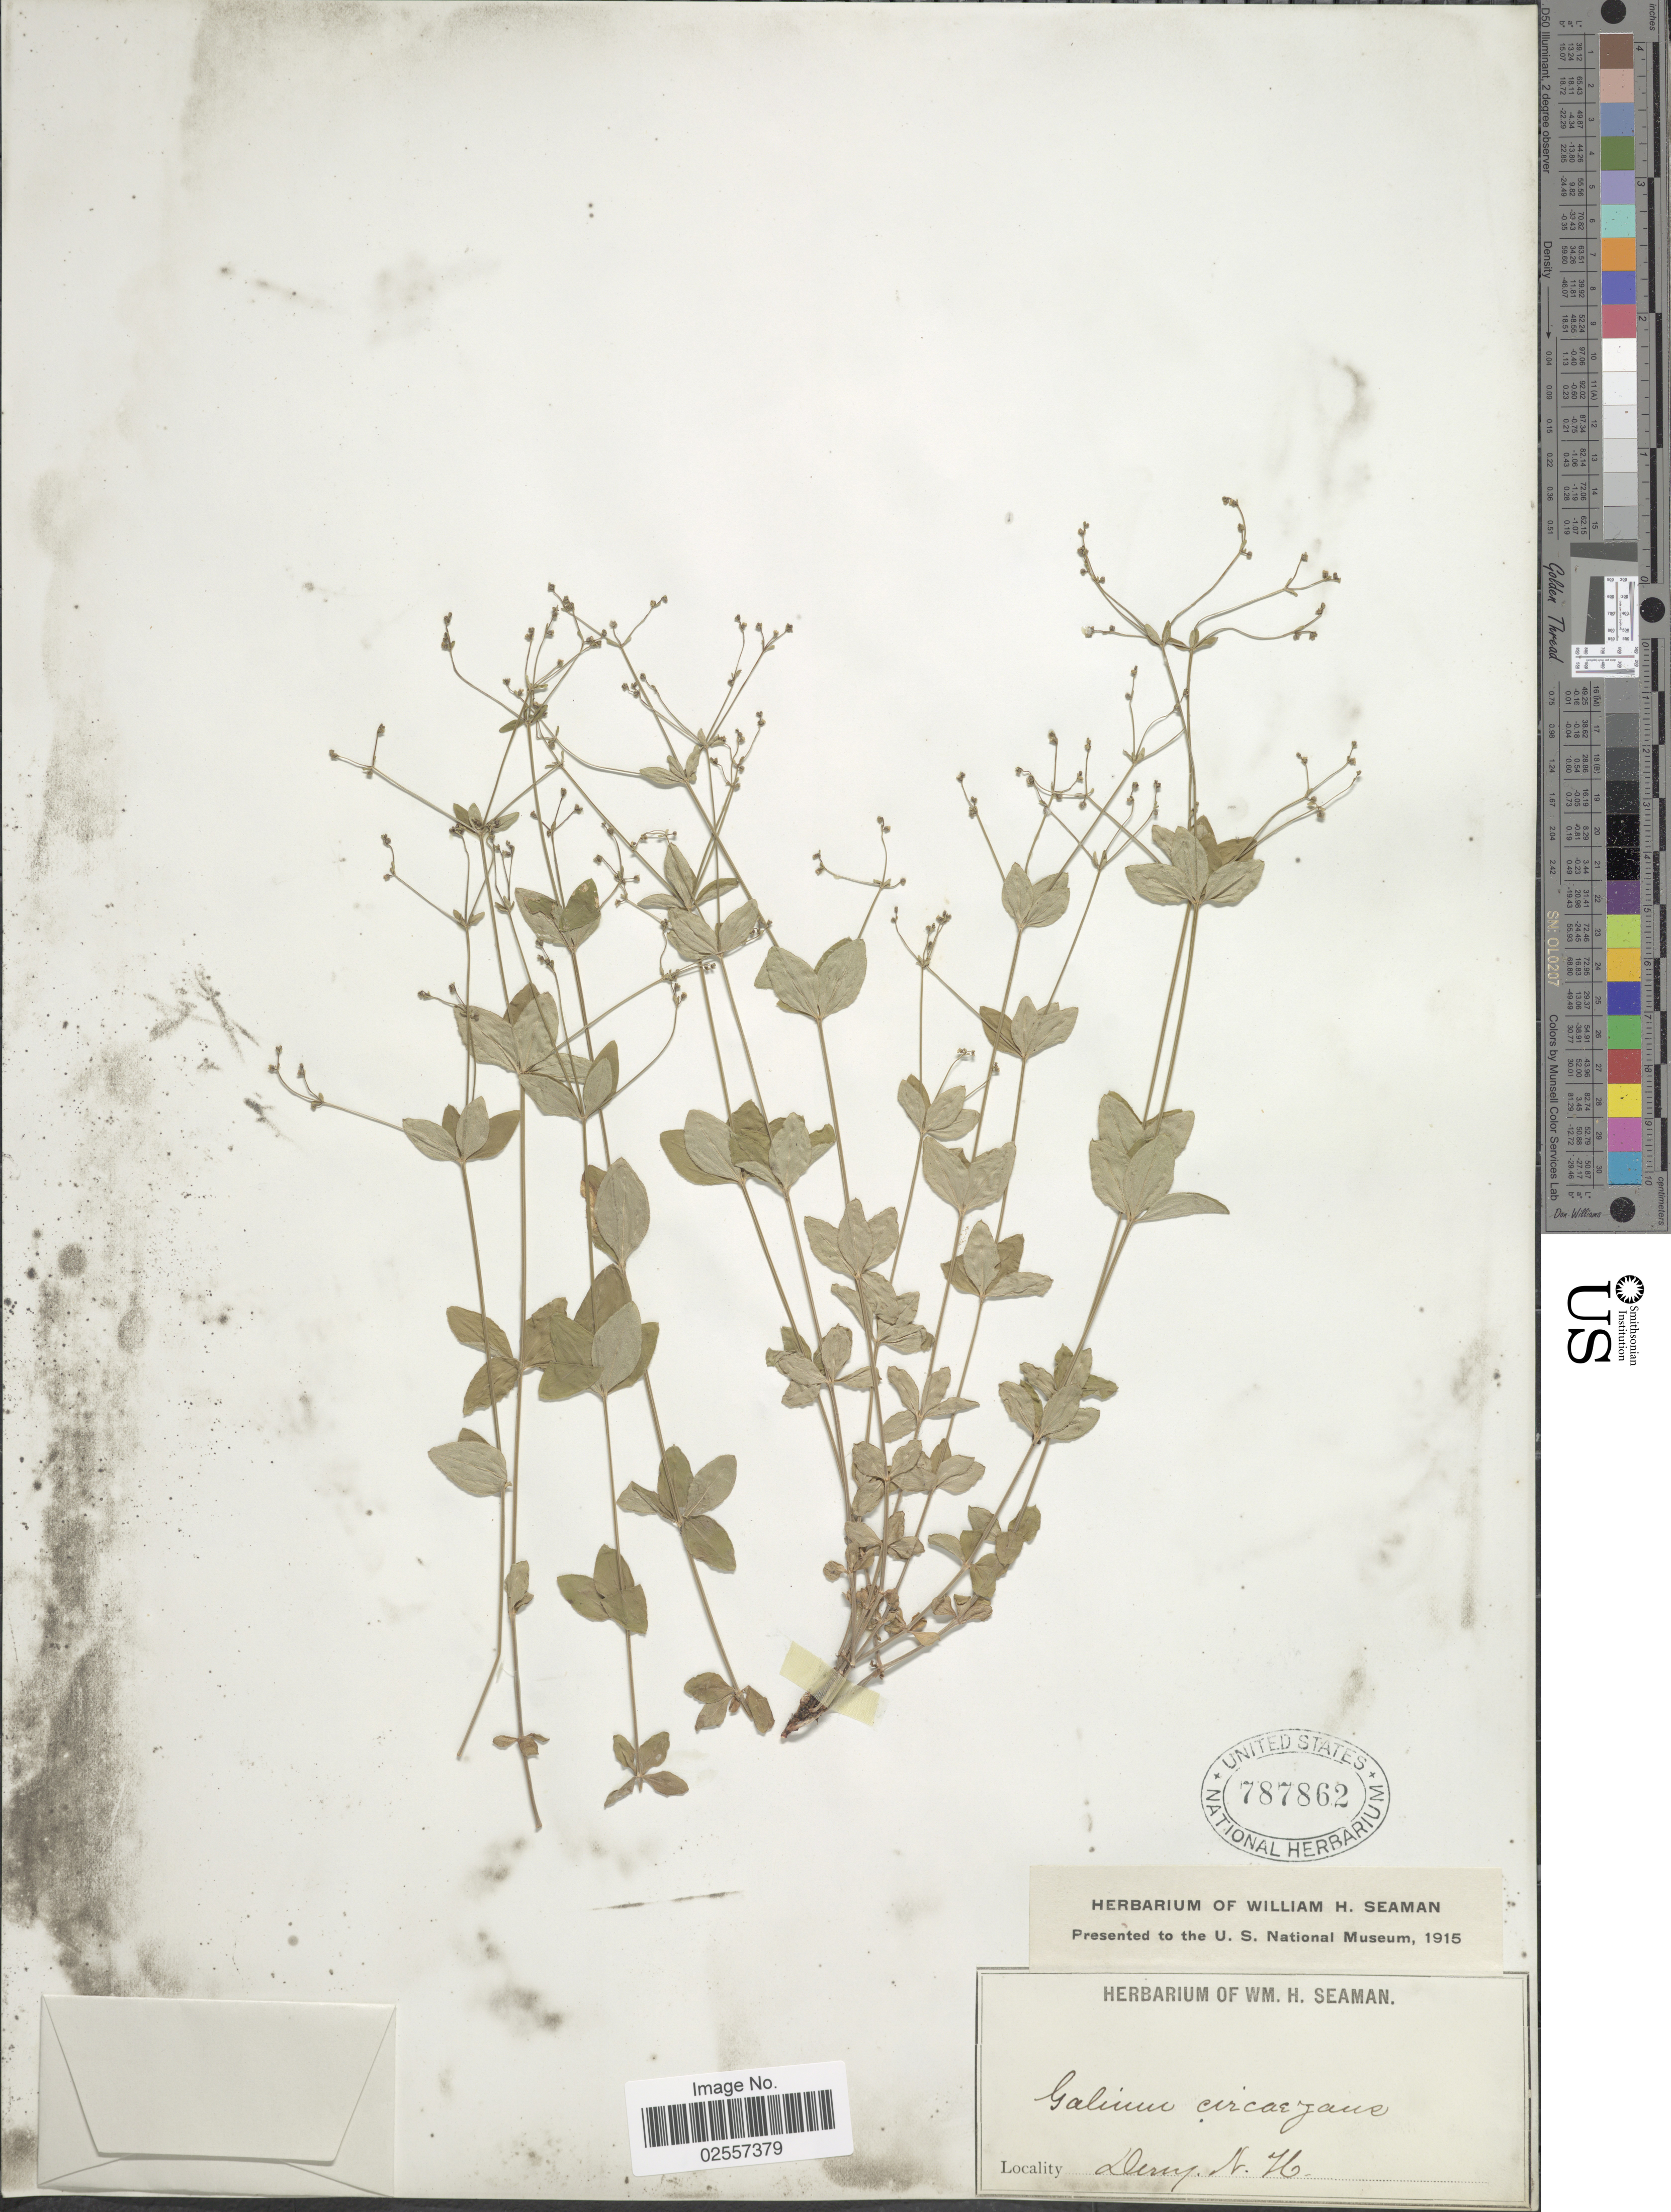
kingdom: Plantae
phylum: Tracheophyta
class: Magnoliopsida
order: Gentianales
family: Rubiaceae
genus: Galium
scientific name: Galium circaezans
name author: Michx.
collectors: ex herb. Seaman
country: United States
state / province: New Mexico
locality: Derry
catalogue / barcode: US 787862